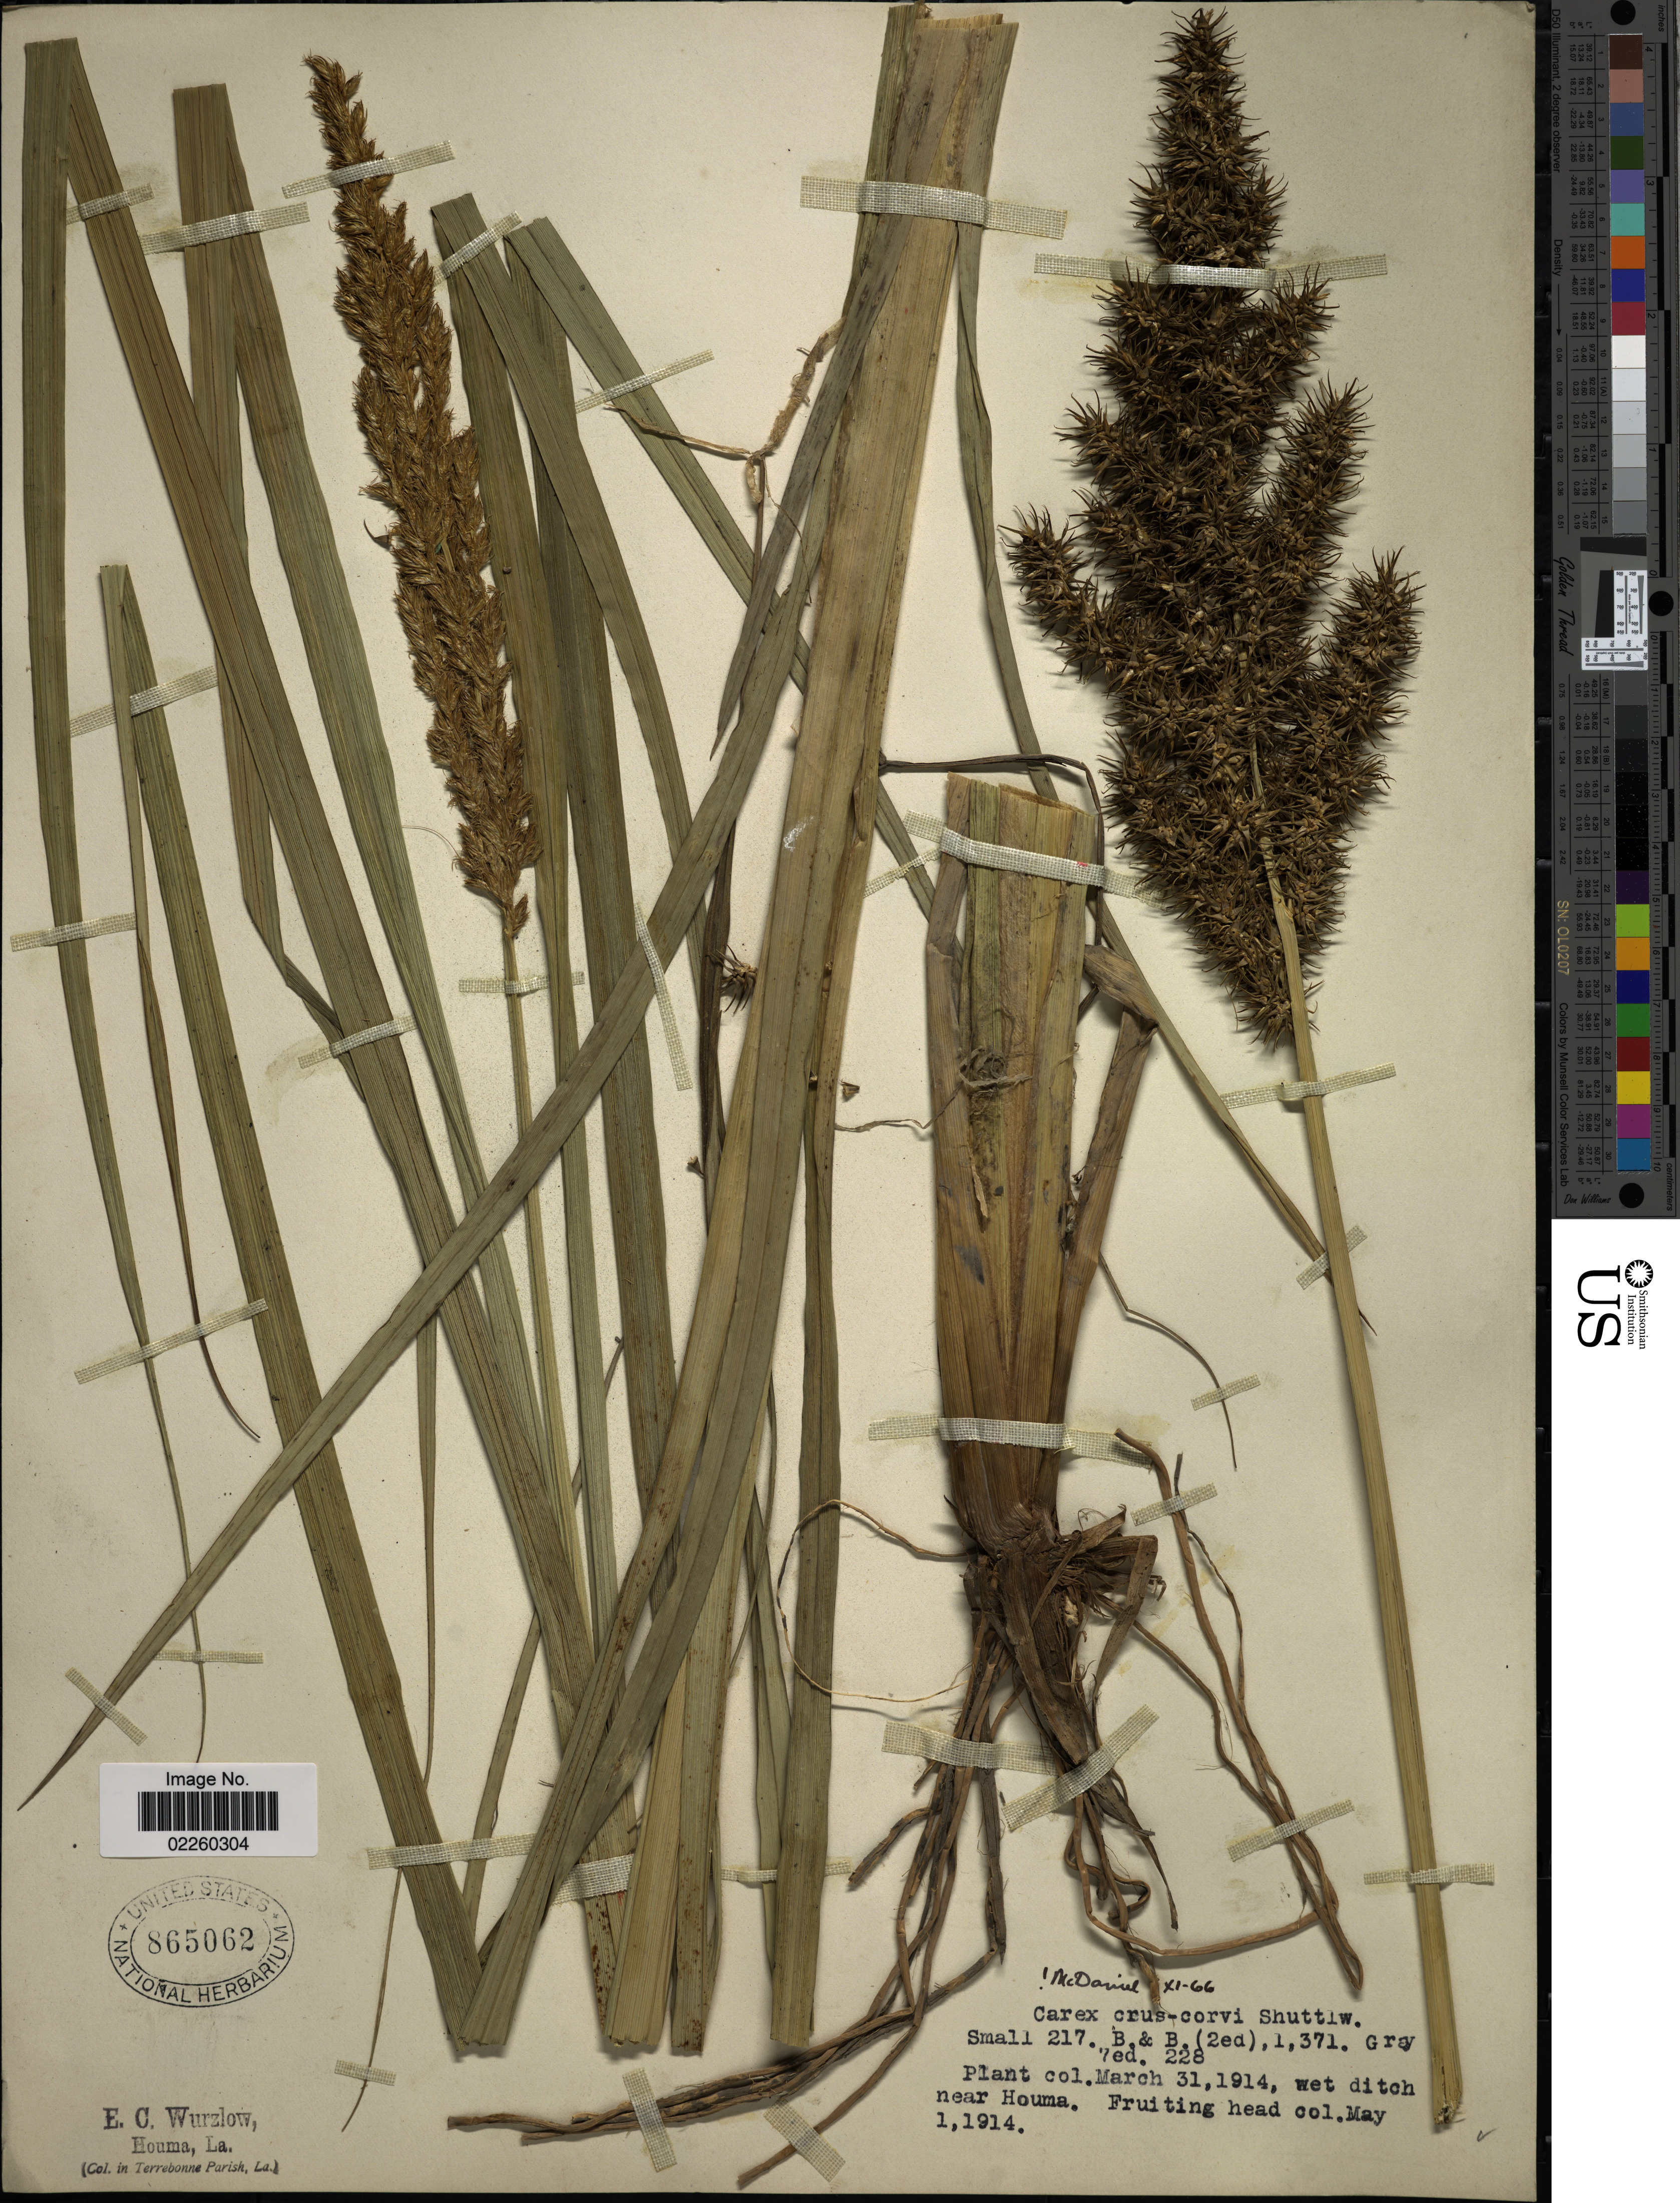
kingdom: Plantae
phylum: Tracheophyta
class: Liliopsida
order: Poales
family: Cyperaceae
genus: Carex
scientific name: Carex crus-corvi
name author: Shuttlew. ex Kunze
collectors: E. Wurzlow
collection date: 1914-03-31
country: United States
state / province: Louisiana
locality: Near Houma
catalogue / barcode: US 865062